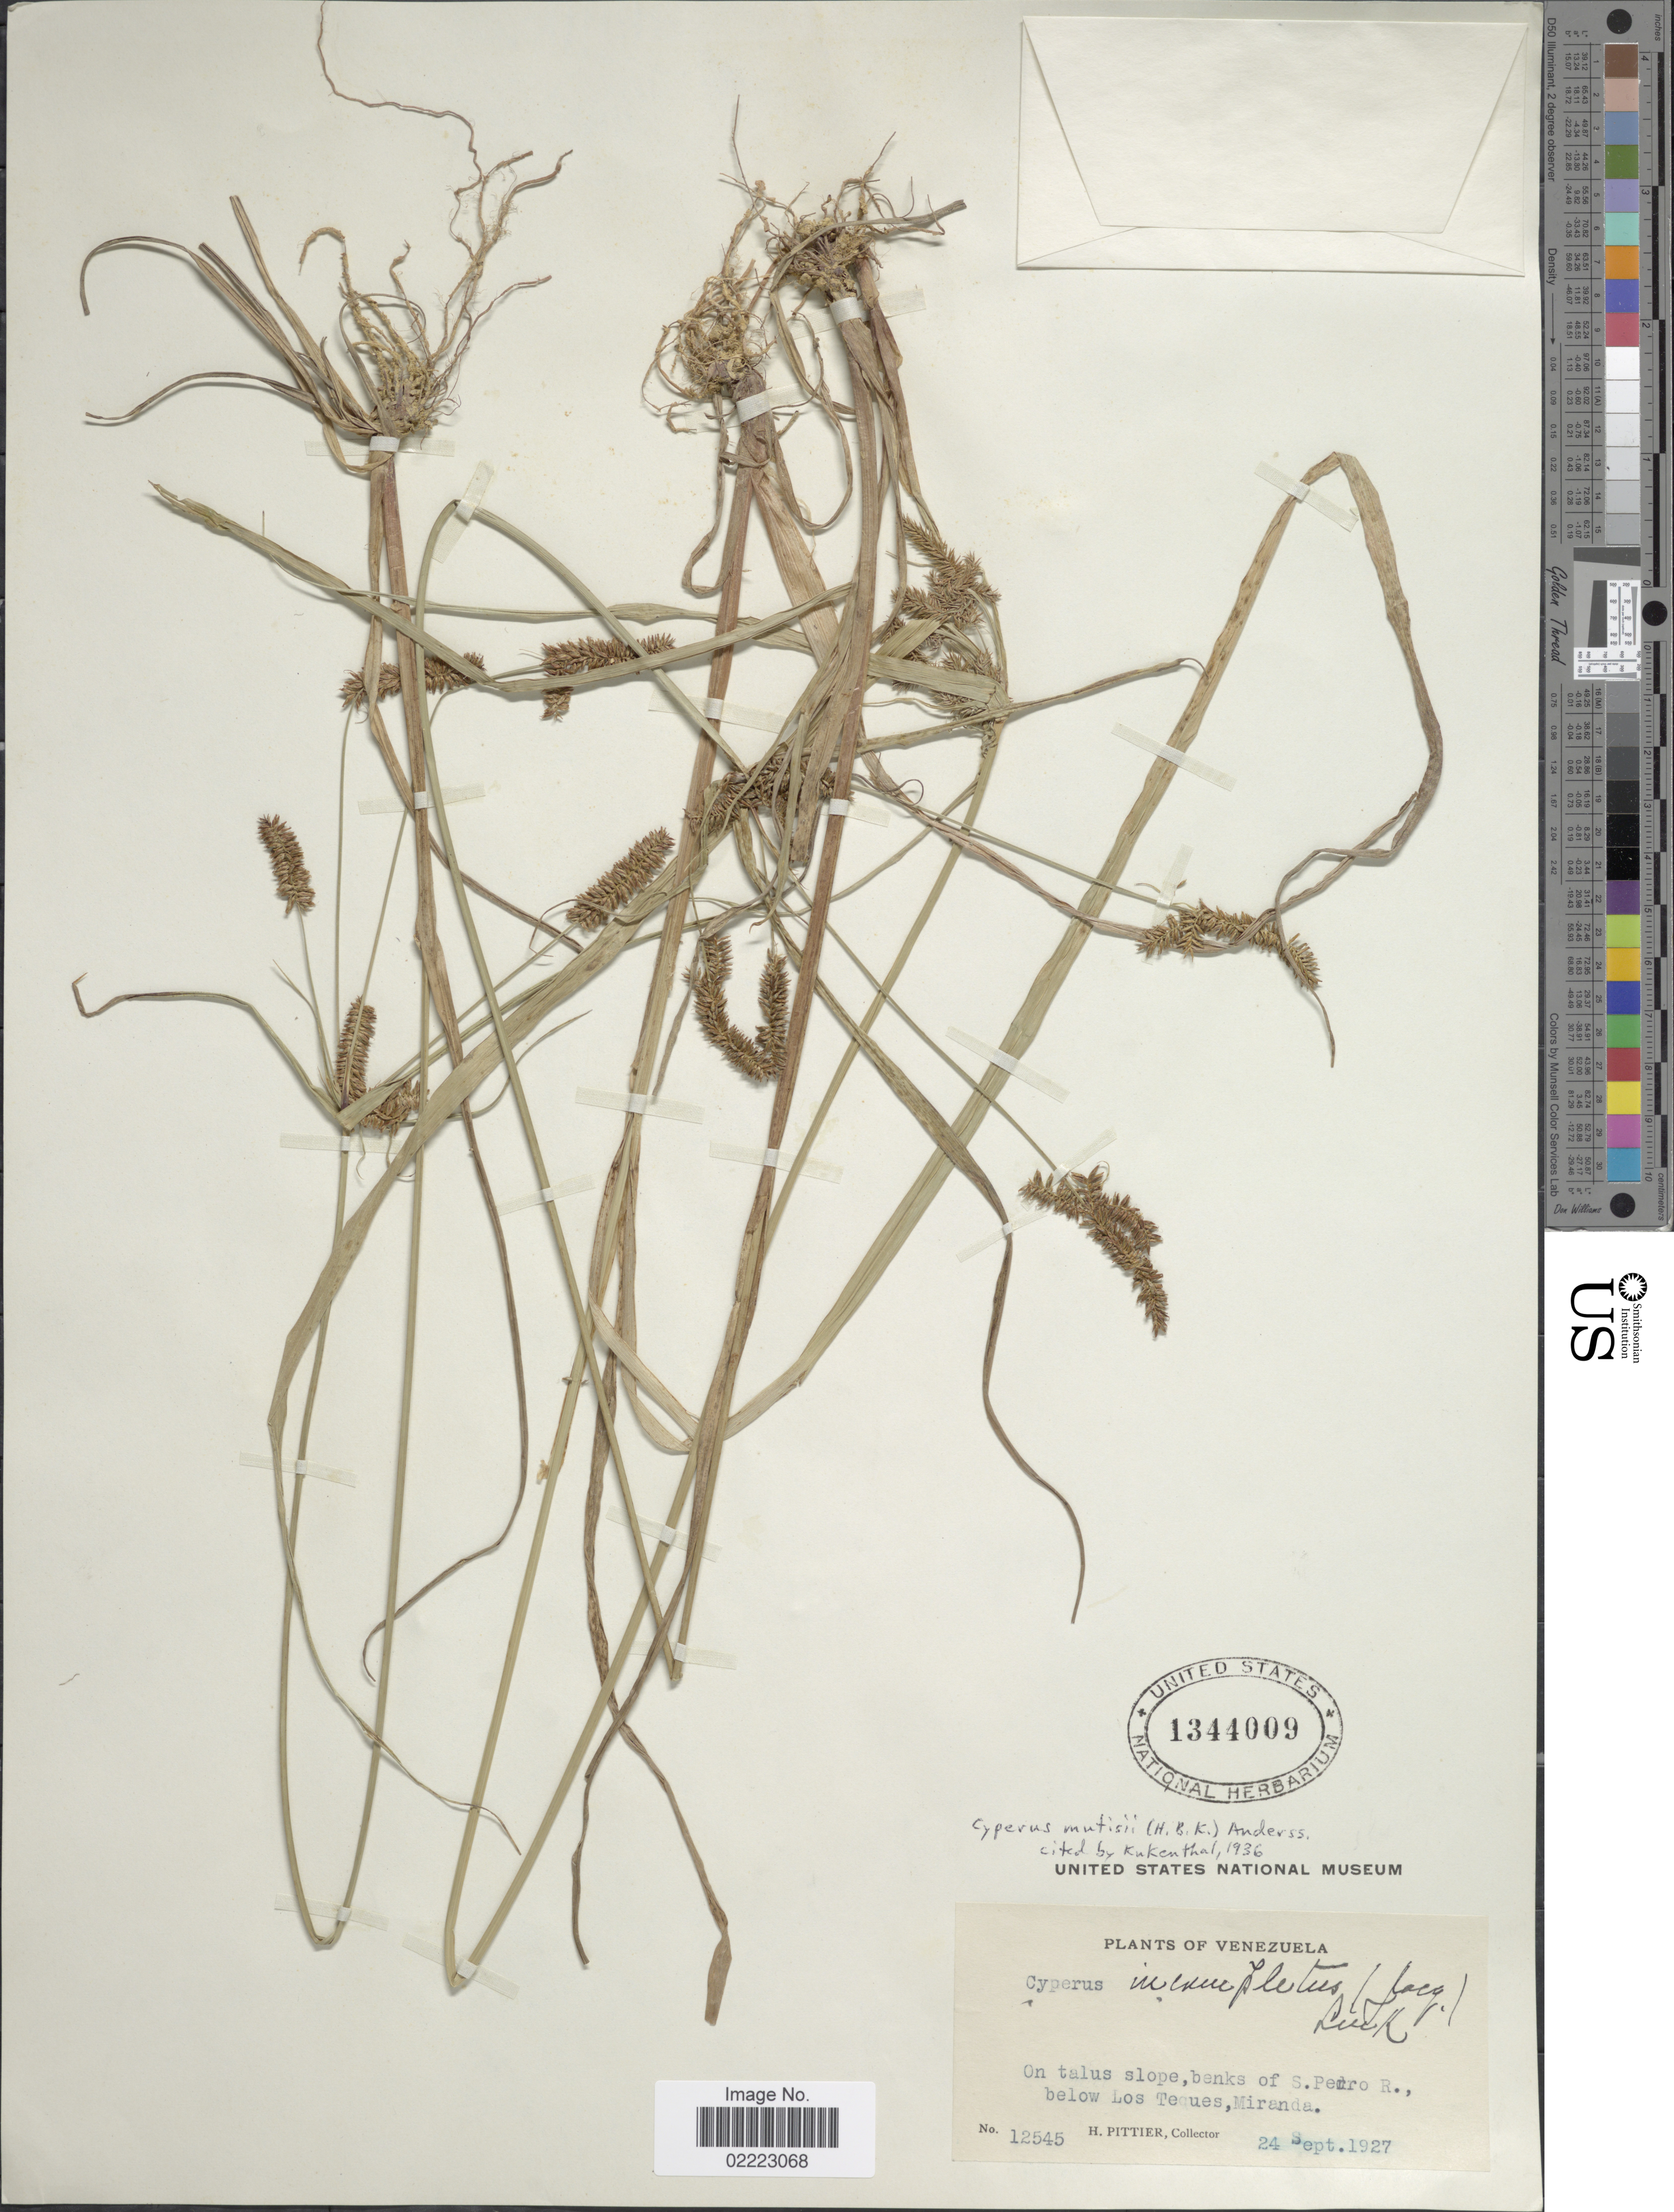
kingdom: Plantae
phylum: Tracheophyta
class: Liliopsida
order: Poales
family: Cyperaceae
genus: Cyperus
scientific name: Cyperus mutisii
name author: (Kunth) Andersson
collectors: H. F. Pittier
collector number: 12545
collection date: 1927-09-24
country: Venezuela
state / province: Miranda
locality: On talus slope, banks of S. Pedro R., below Los Teques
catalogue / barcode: US 1344009